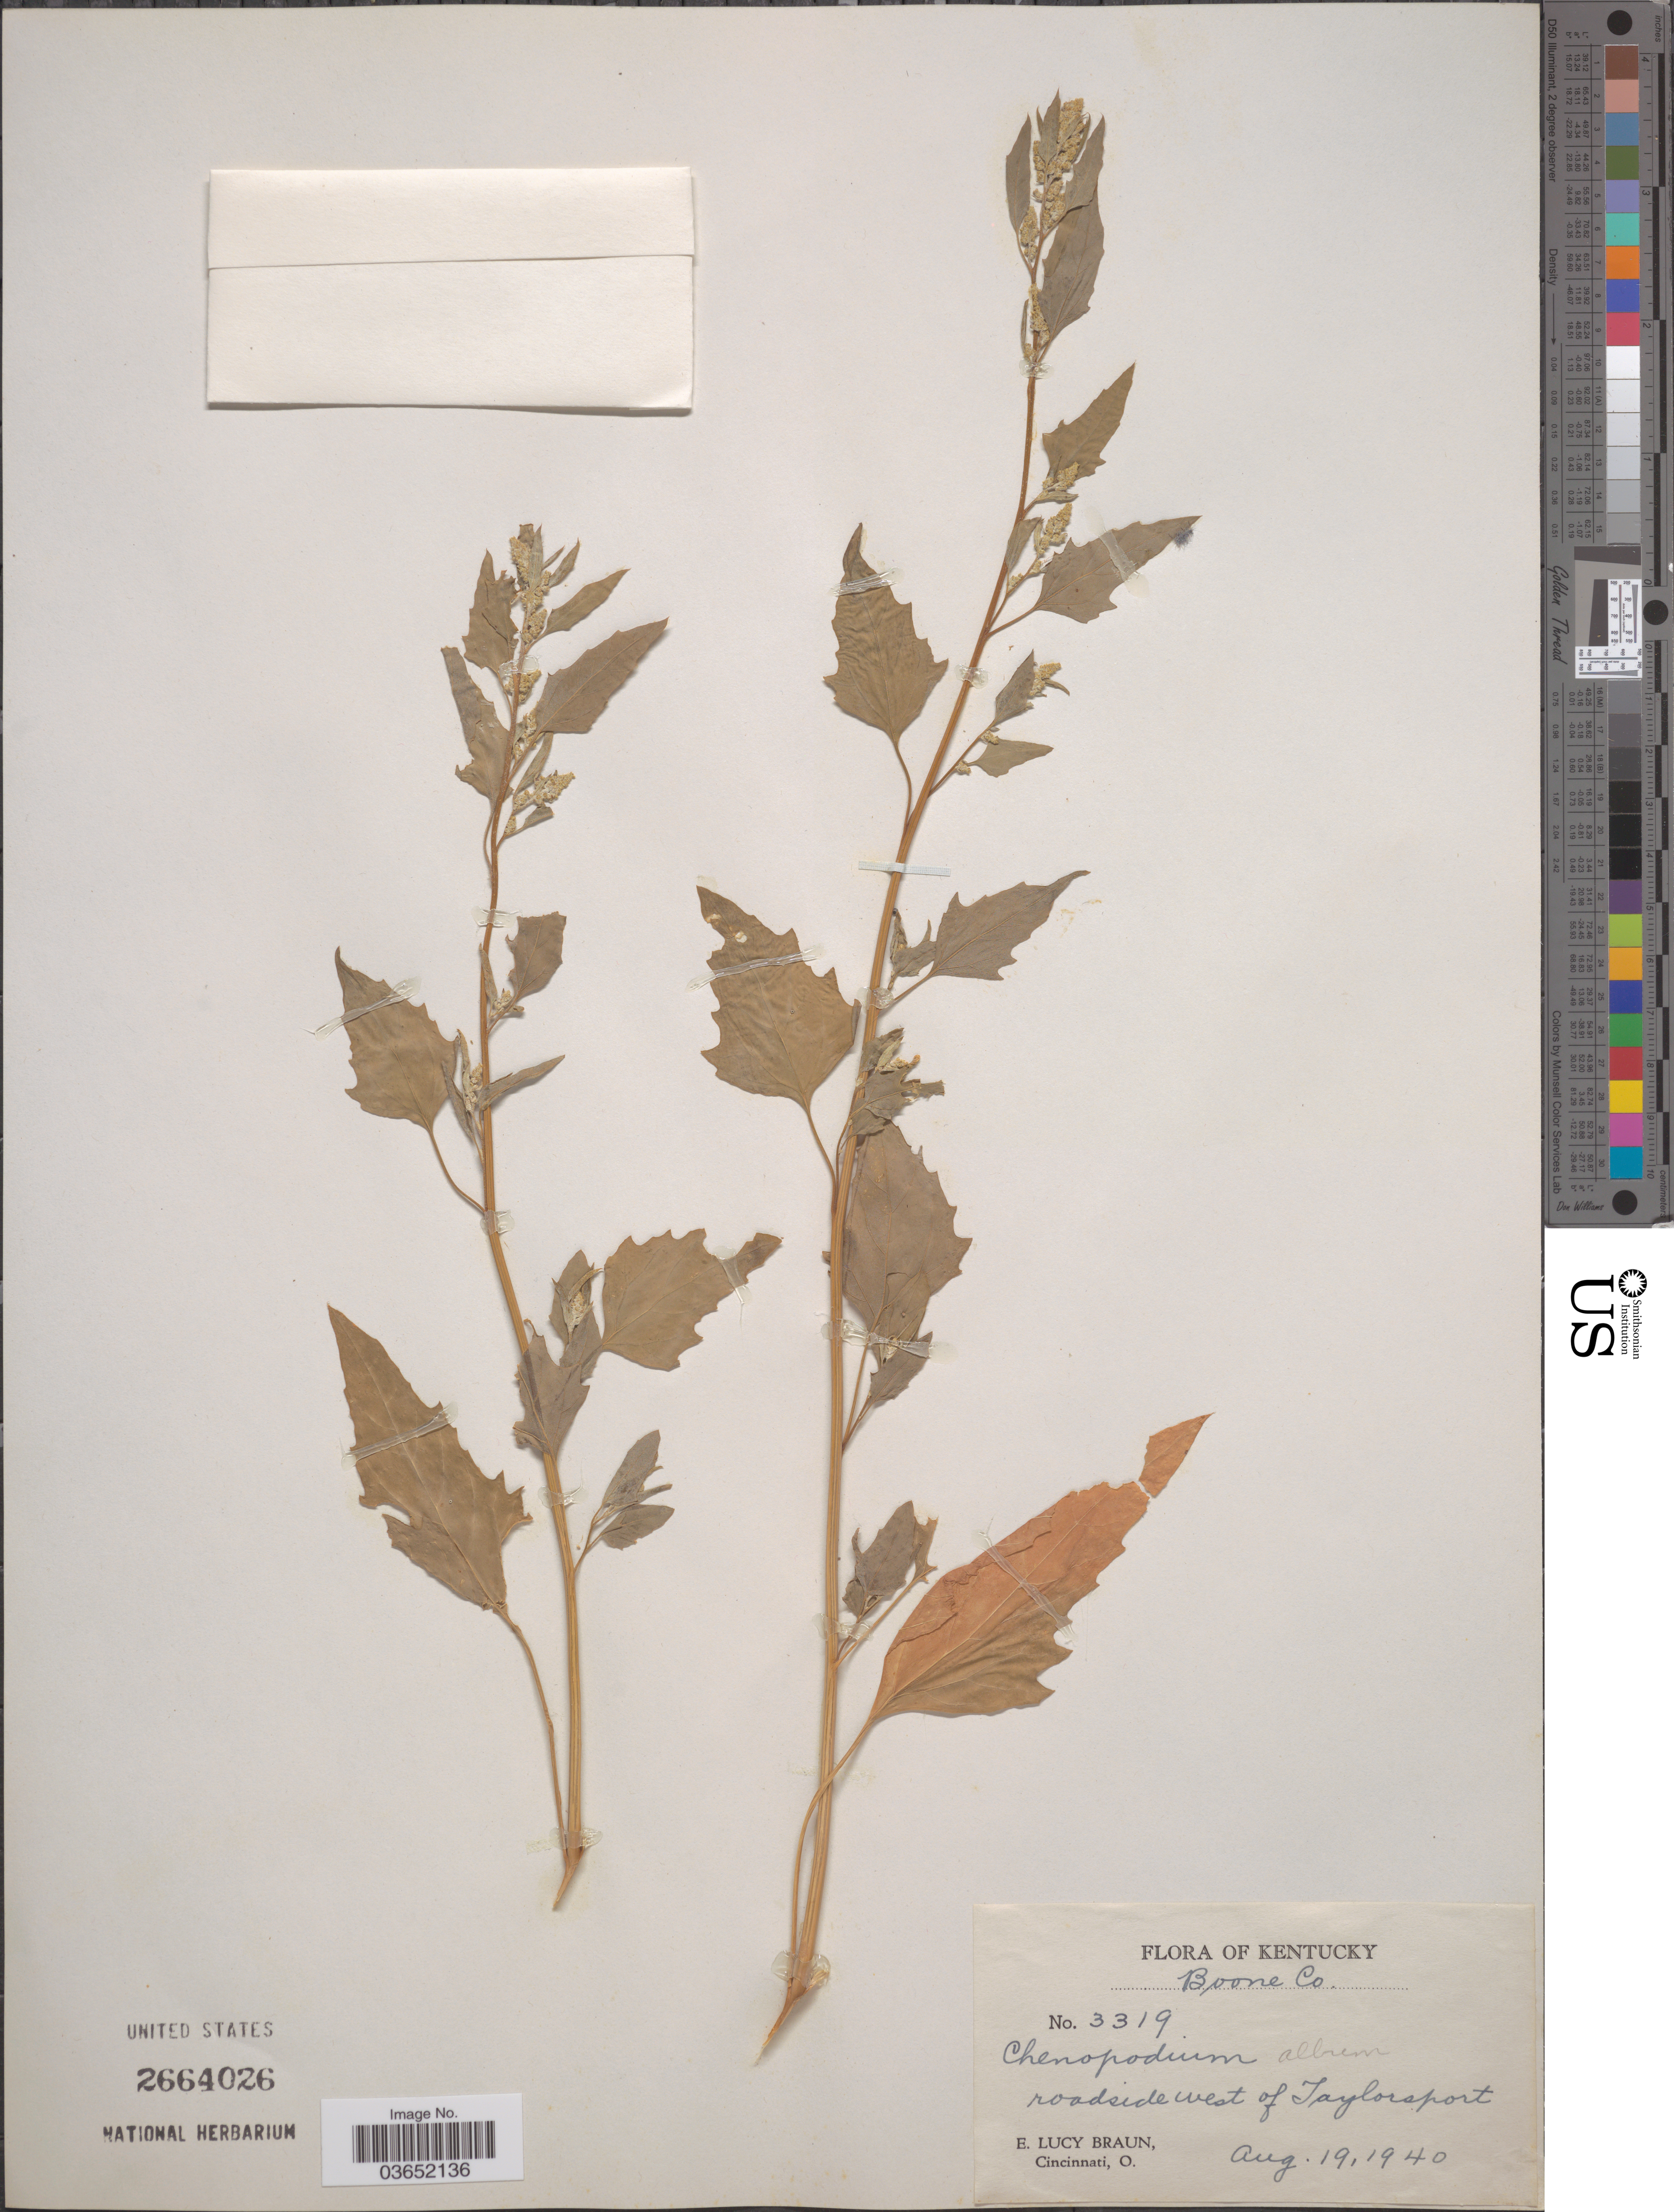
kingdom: Plantae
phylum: Tracheophyta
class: Magnoliopsida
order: Caryophyllales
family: Amaranthaceae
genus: Chenopodium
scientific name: Chenopodium album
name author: L.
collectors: E. L. Braun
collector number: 3319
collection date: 1940-08-19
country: United States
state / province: Kentucky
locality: Boone Co. Roadside west of Taylorsport.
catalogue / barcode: US 2664026